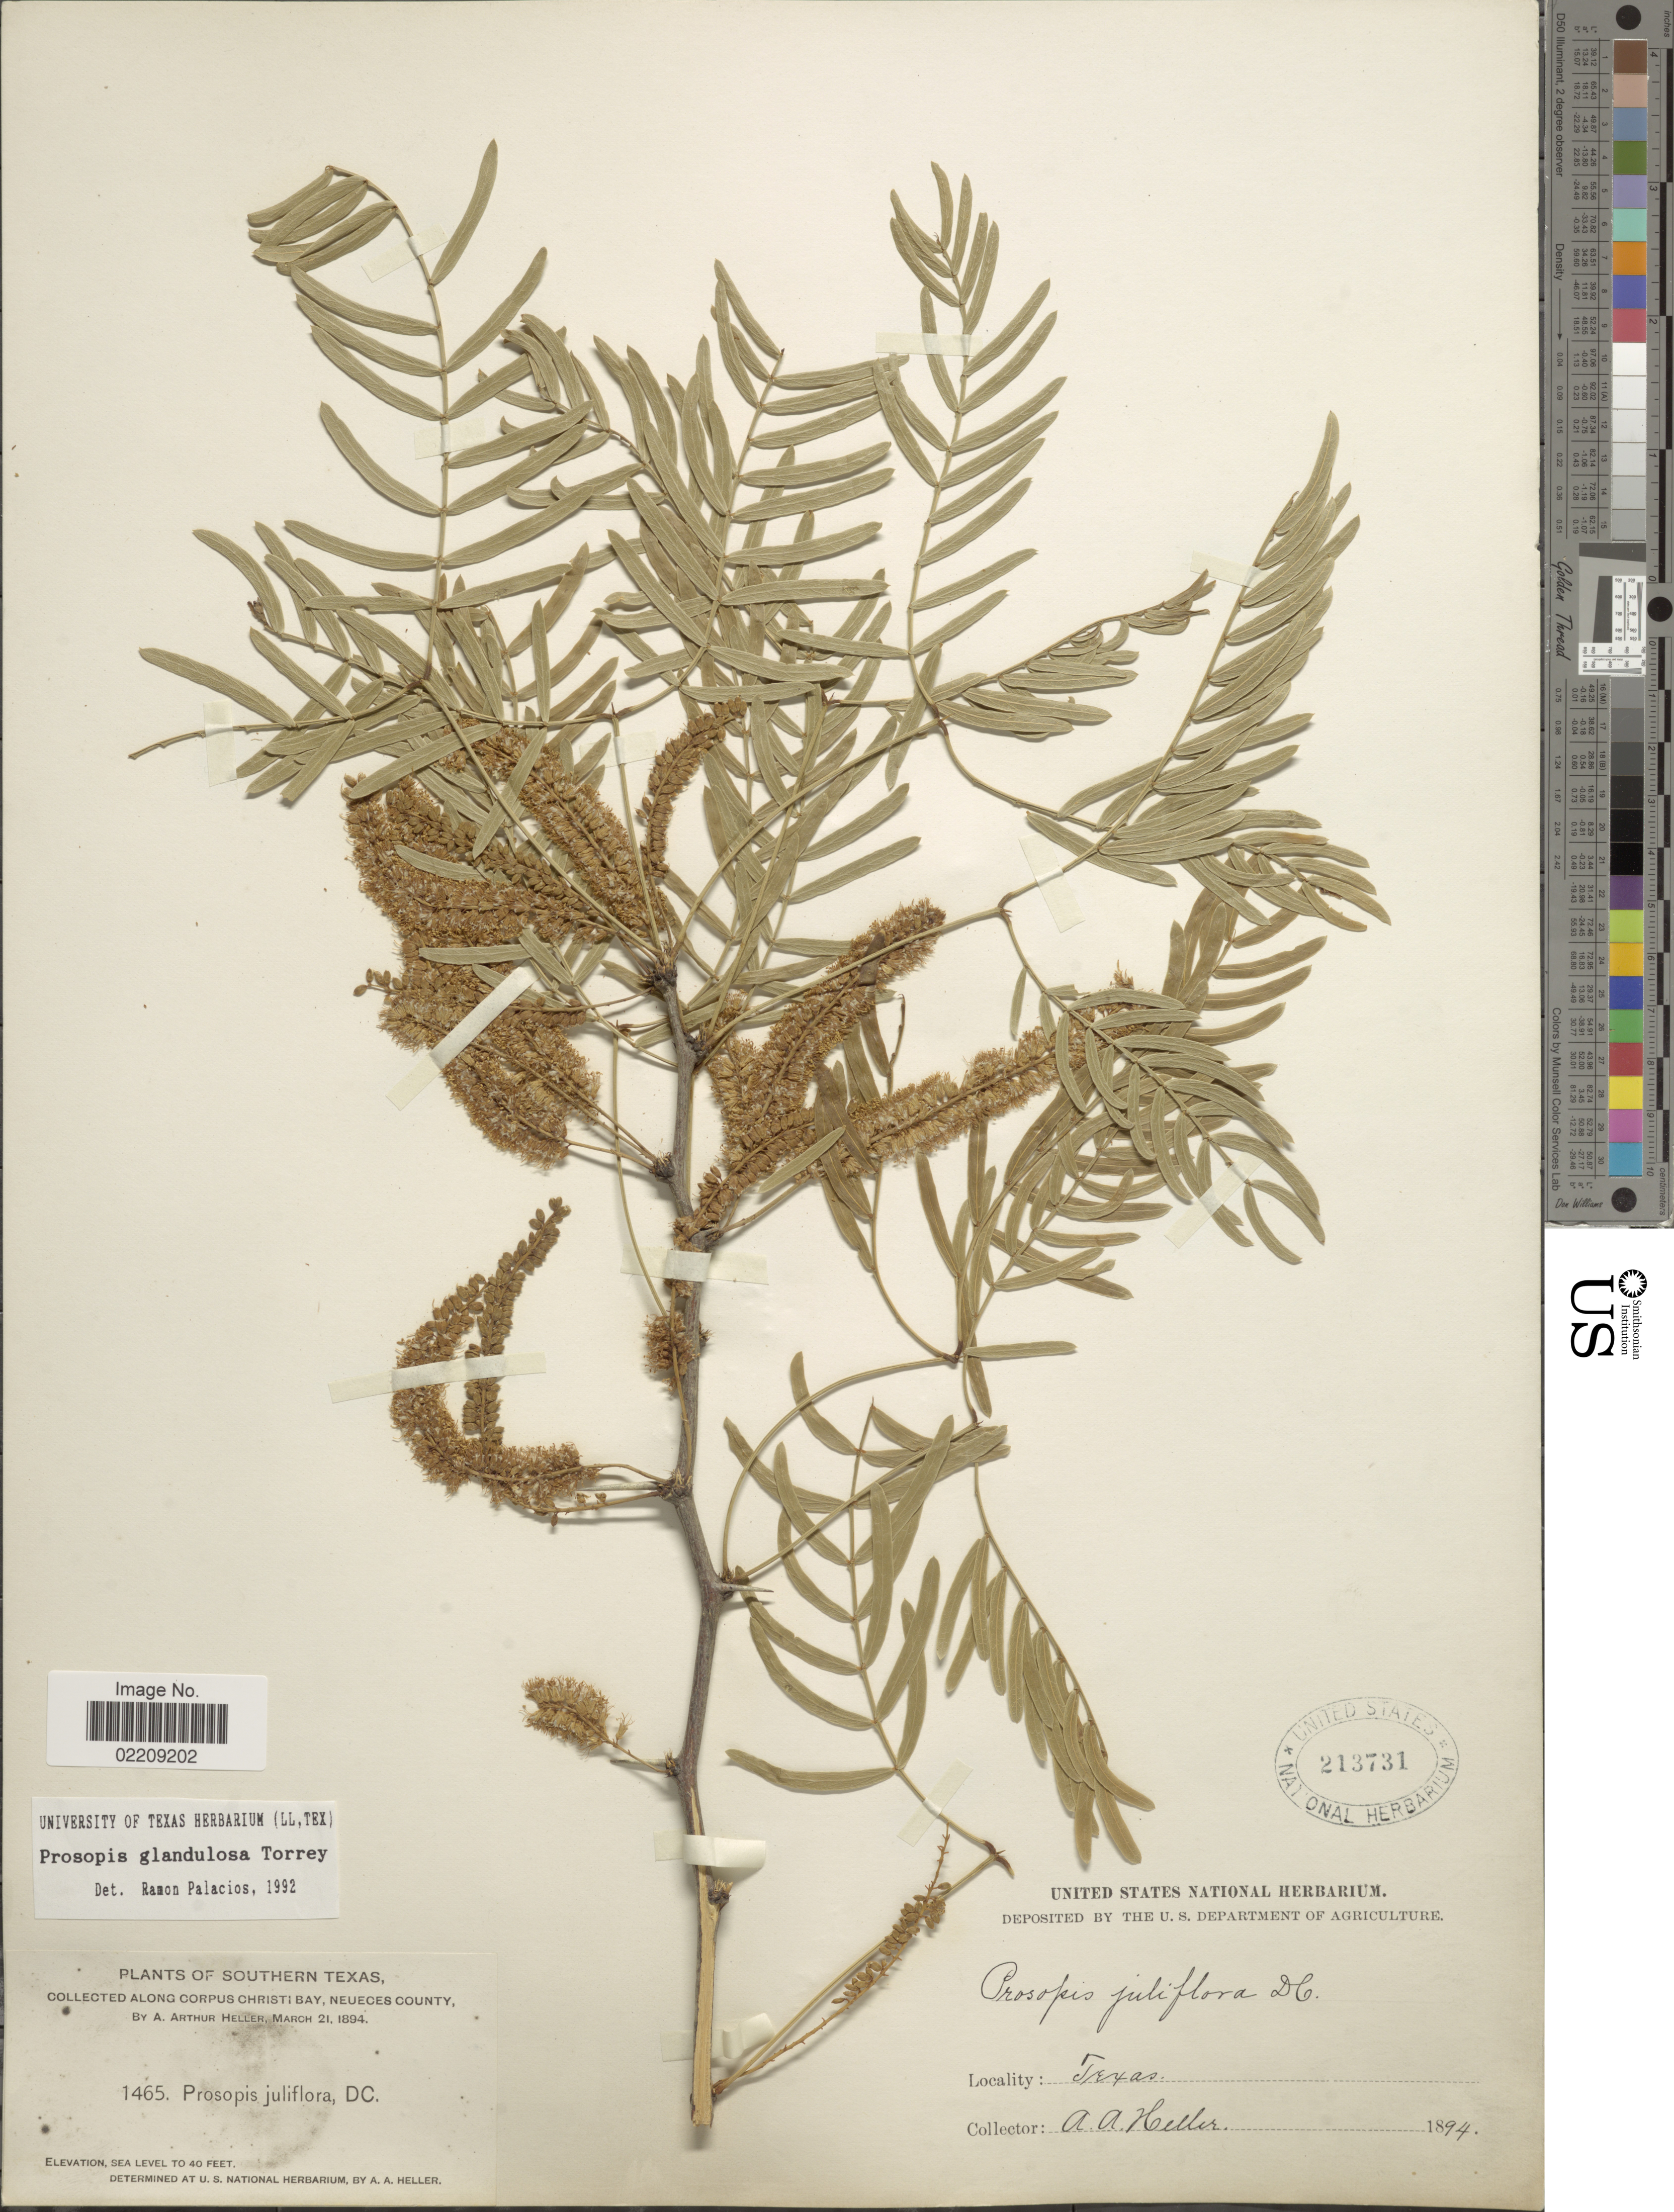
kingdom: Plantae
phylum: Tracheophyta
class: Magnoliopsida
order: Fabales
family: Fabaceae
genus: Neltuma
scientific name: Neltuma glandulosa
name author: (Torr.) Britton & Rose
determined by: Strong, Mark T., (BOT), Smithsonian Institution - National Museum of Natural History (UNITED STATES)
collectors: A. A. Heller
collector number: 1465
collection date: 1894-03-21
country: United States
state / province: Texas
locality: Southern Texas, Along Corpus Christi Bay, Neueces County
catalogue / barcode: US 213731